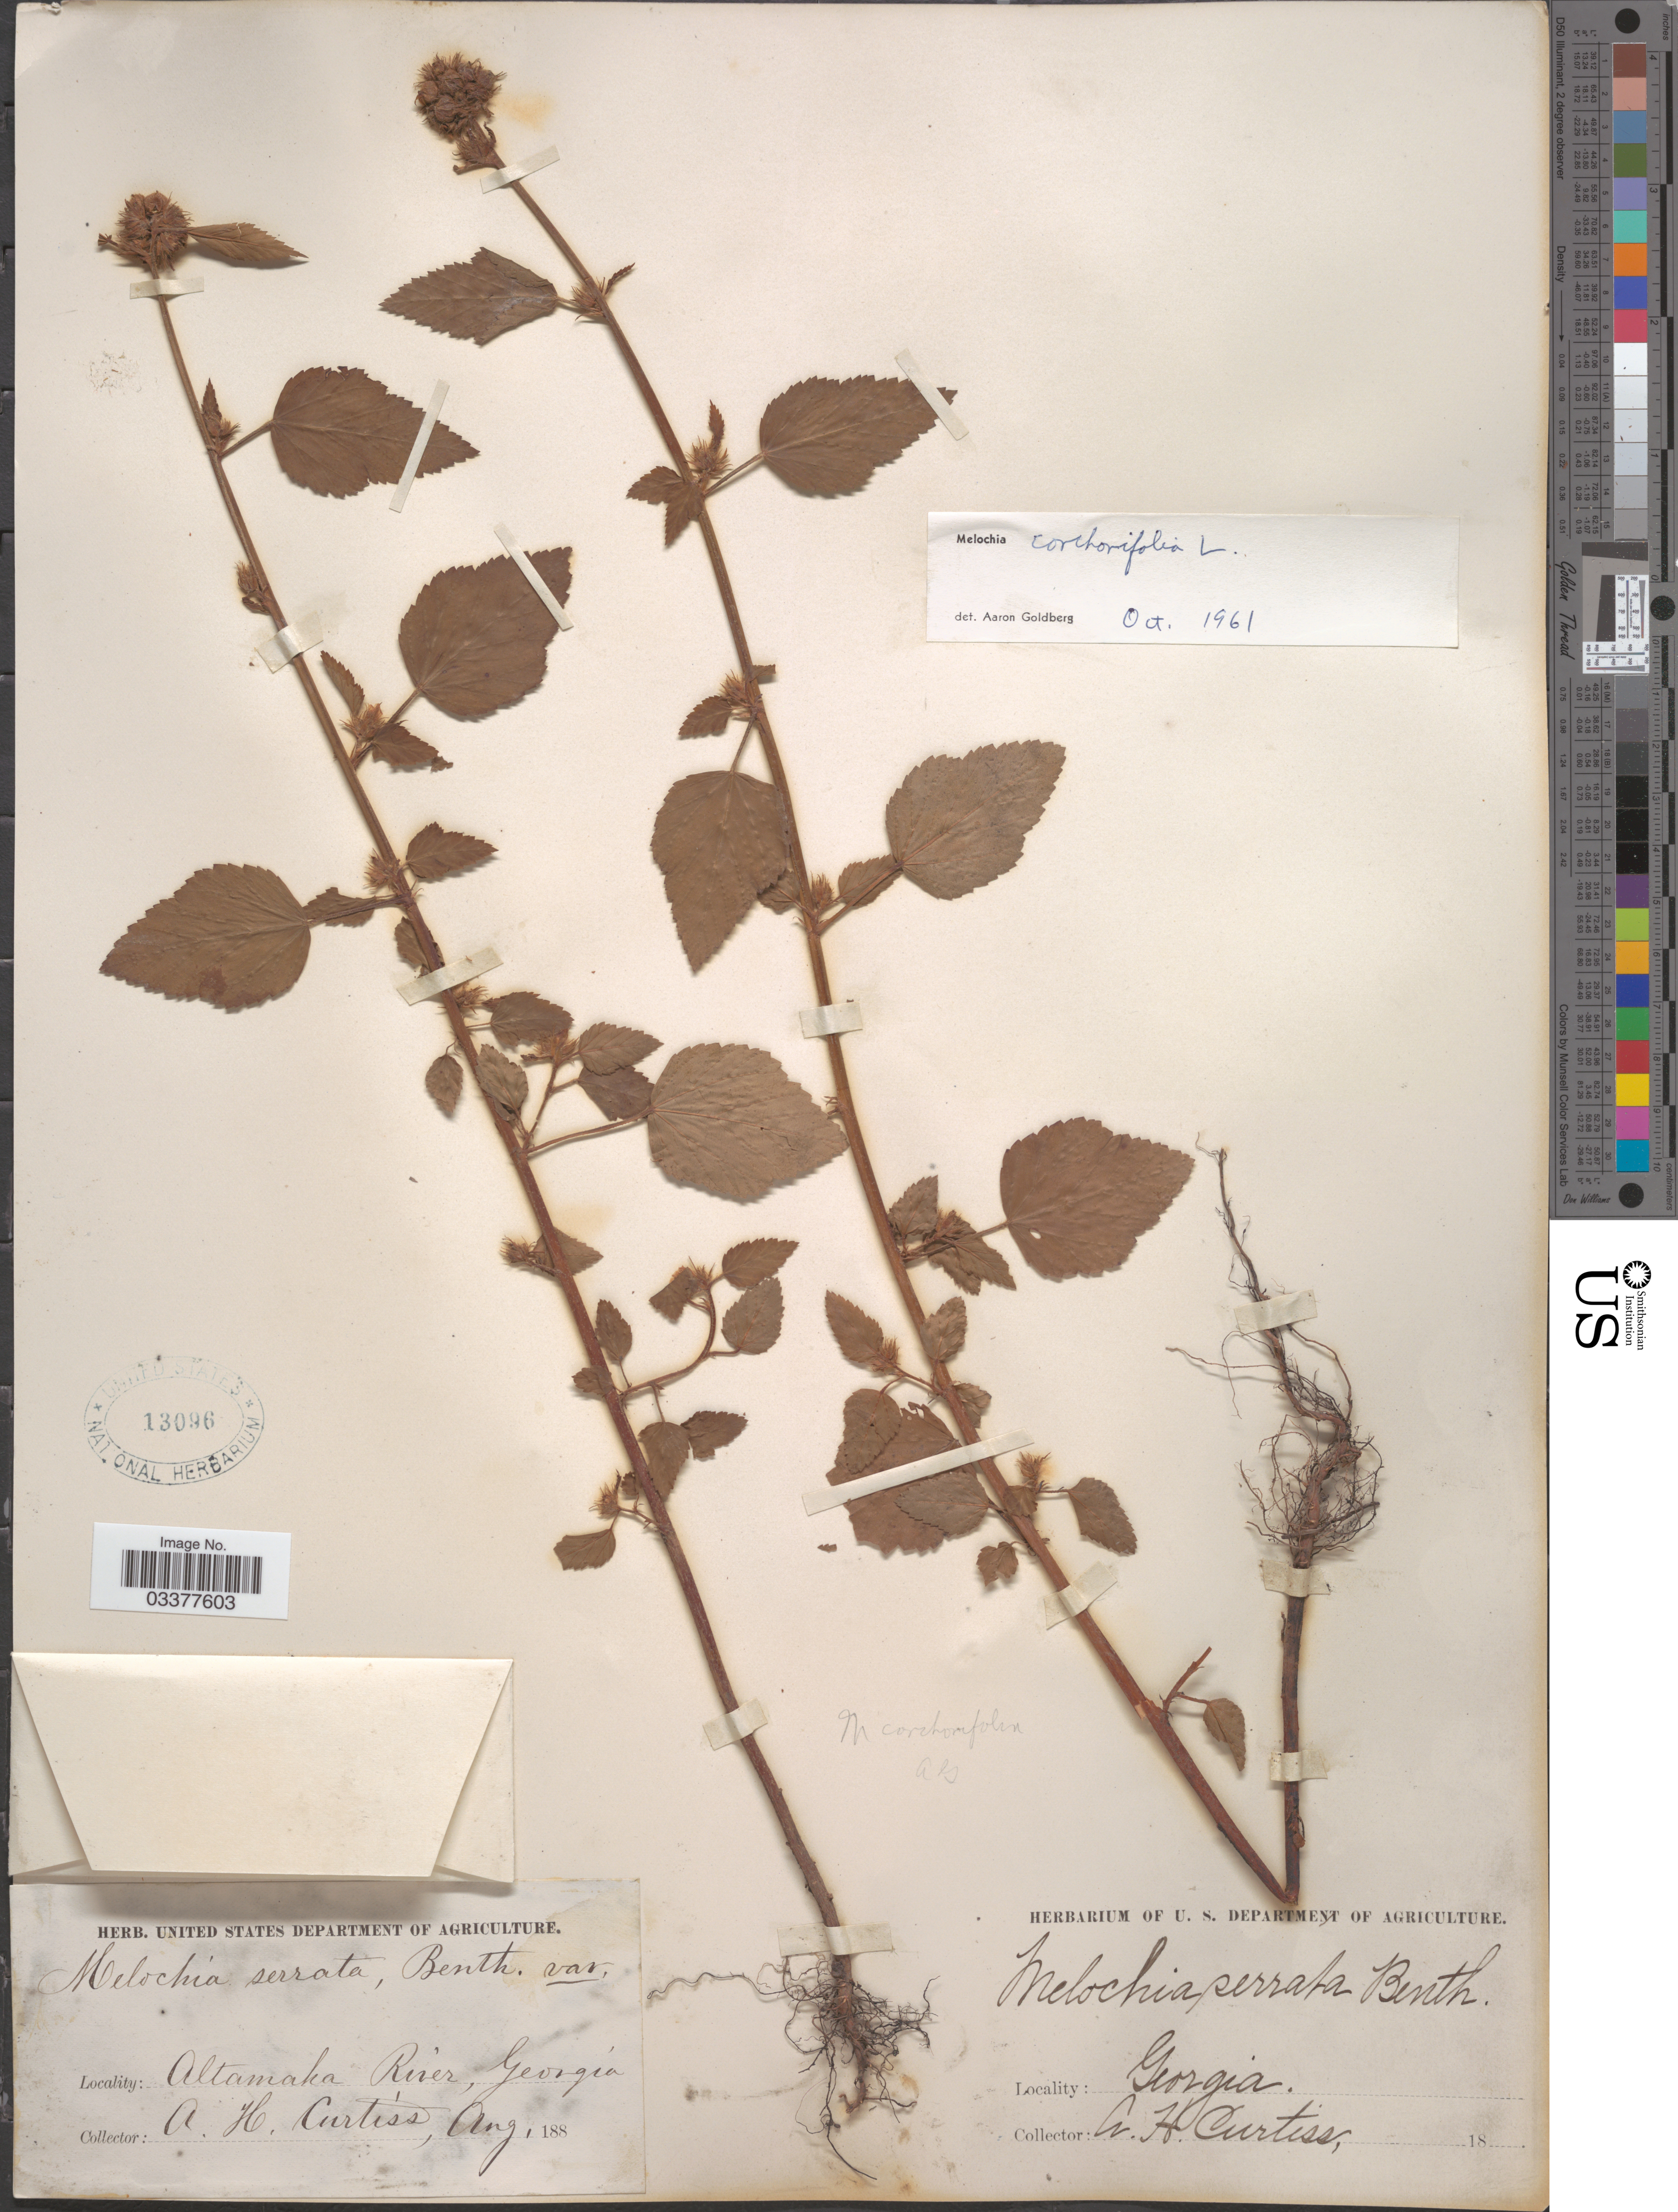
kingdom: Plantae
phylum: Tracheophyta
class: Magnoliopsida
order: Malvales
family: Malvaceae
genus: Melochia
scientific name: Melochia corchorifolia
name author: L.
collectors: A. H. Curtiss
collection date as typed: Aug, 188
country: United States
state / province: Georgia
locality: Altamaka River.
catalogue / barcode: US 13096